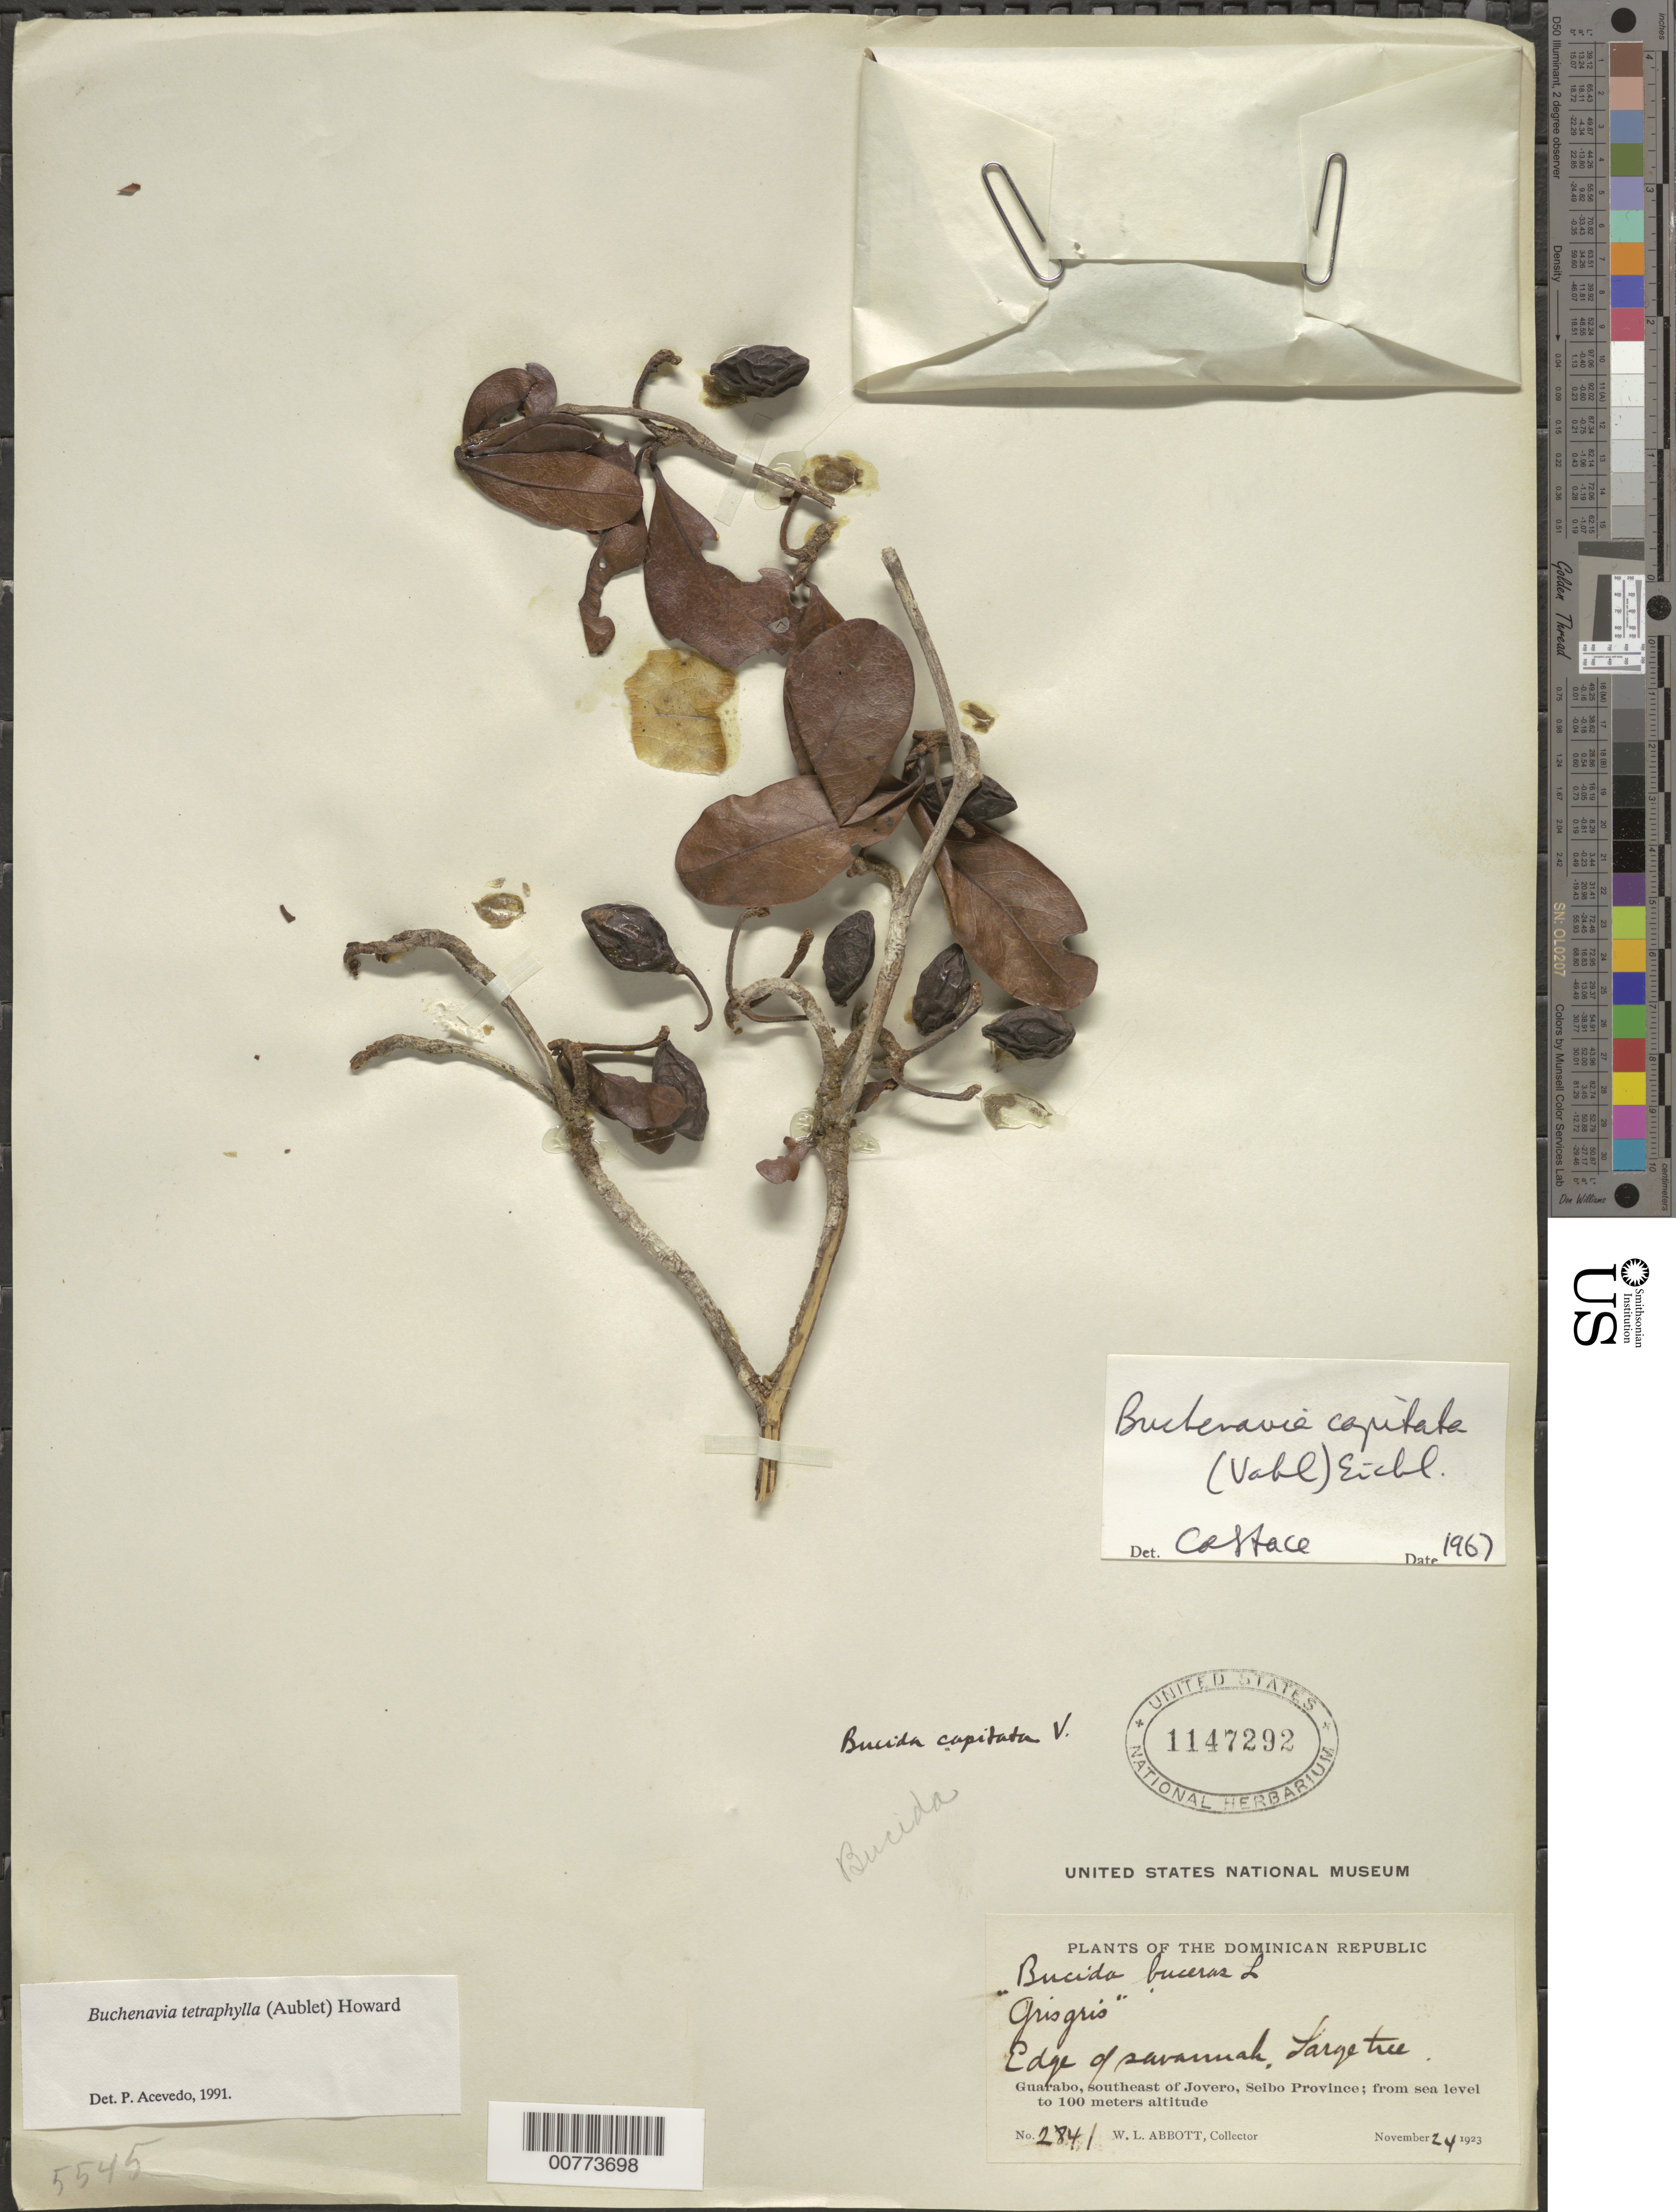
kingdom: Plantae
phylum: Tracheophyta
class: Magnoliopsida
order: Myrtales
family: Combretaceae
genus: Terminalia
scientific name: Terminalia tetraphylla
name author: (Aubl.) Gere & Boatwr.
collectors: W. L. Abbott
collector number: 2841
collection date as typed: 24 Nov 1923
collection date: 1923-11-24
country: Dominican Republic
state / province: El Seibo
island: Hispaniola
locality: Guarabo, southeast of Jovero.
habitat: Edge of savannah.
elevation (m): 0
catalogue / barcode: US 1147292